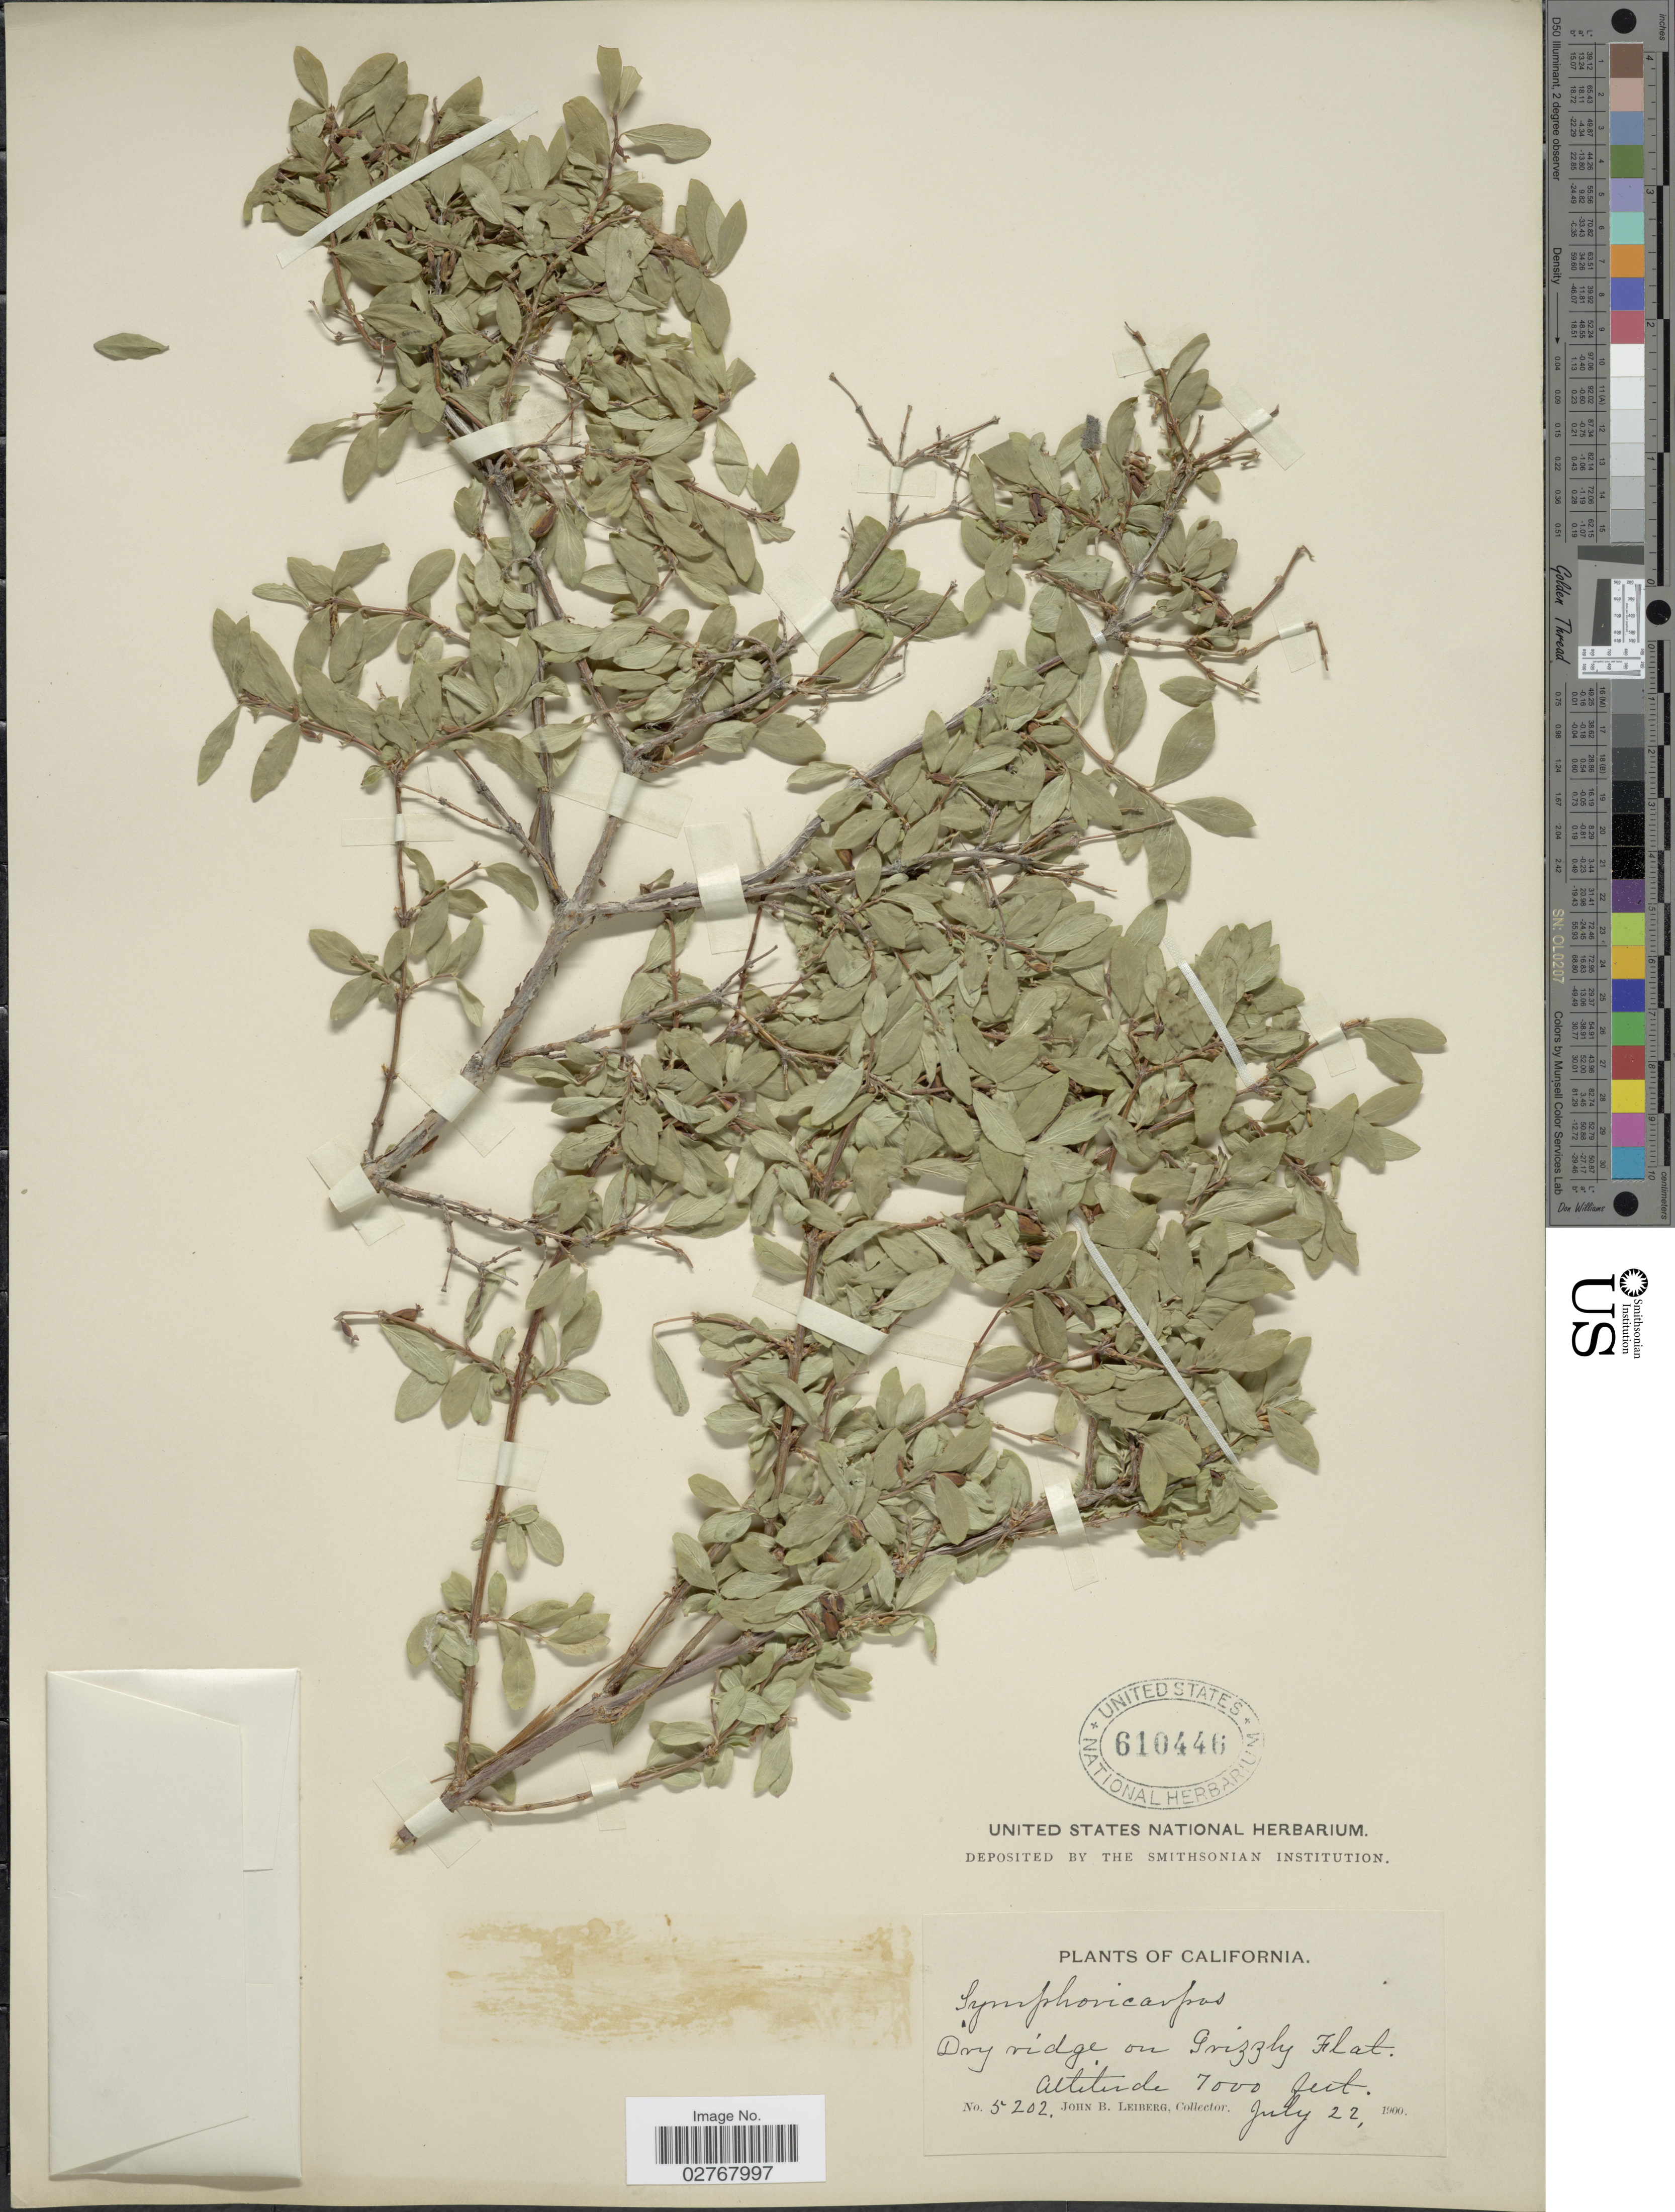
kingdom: Plantae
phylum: Tracheophyta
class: Magnoliopsida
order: Dipsacales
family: Caprifoliaceae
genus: Symphoricarpos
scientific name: Symphoricarpos vaccinioides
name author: Rydb.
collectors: J. B. Leiberg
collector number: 5202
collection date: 1900-07-22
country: United States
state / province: California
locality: Dry ridge on Grizzly Flat.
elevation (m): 2134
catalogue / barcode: US 610446